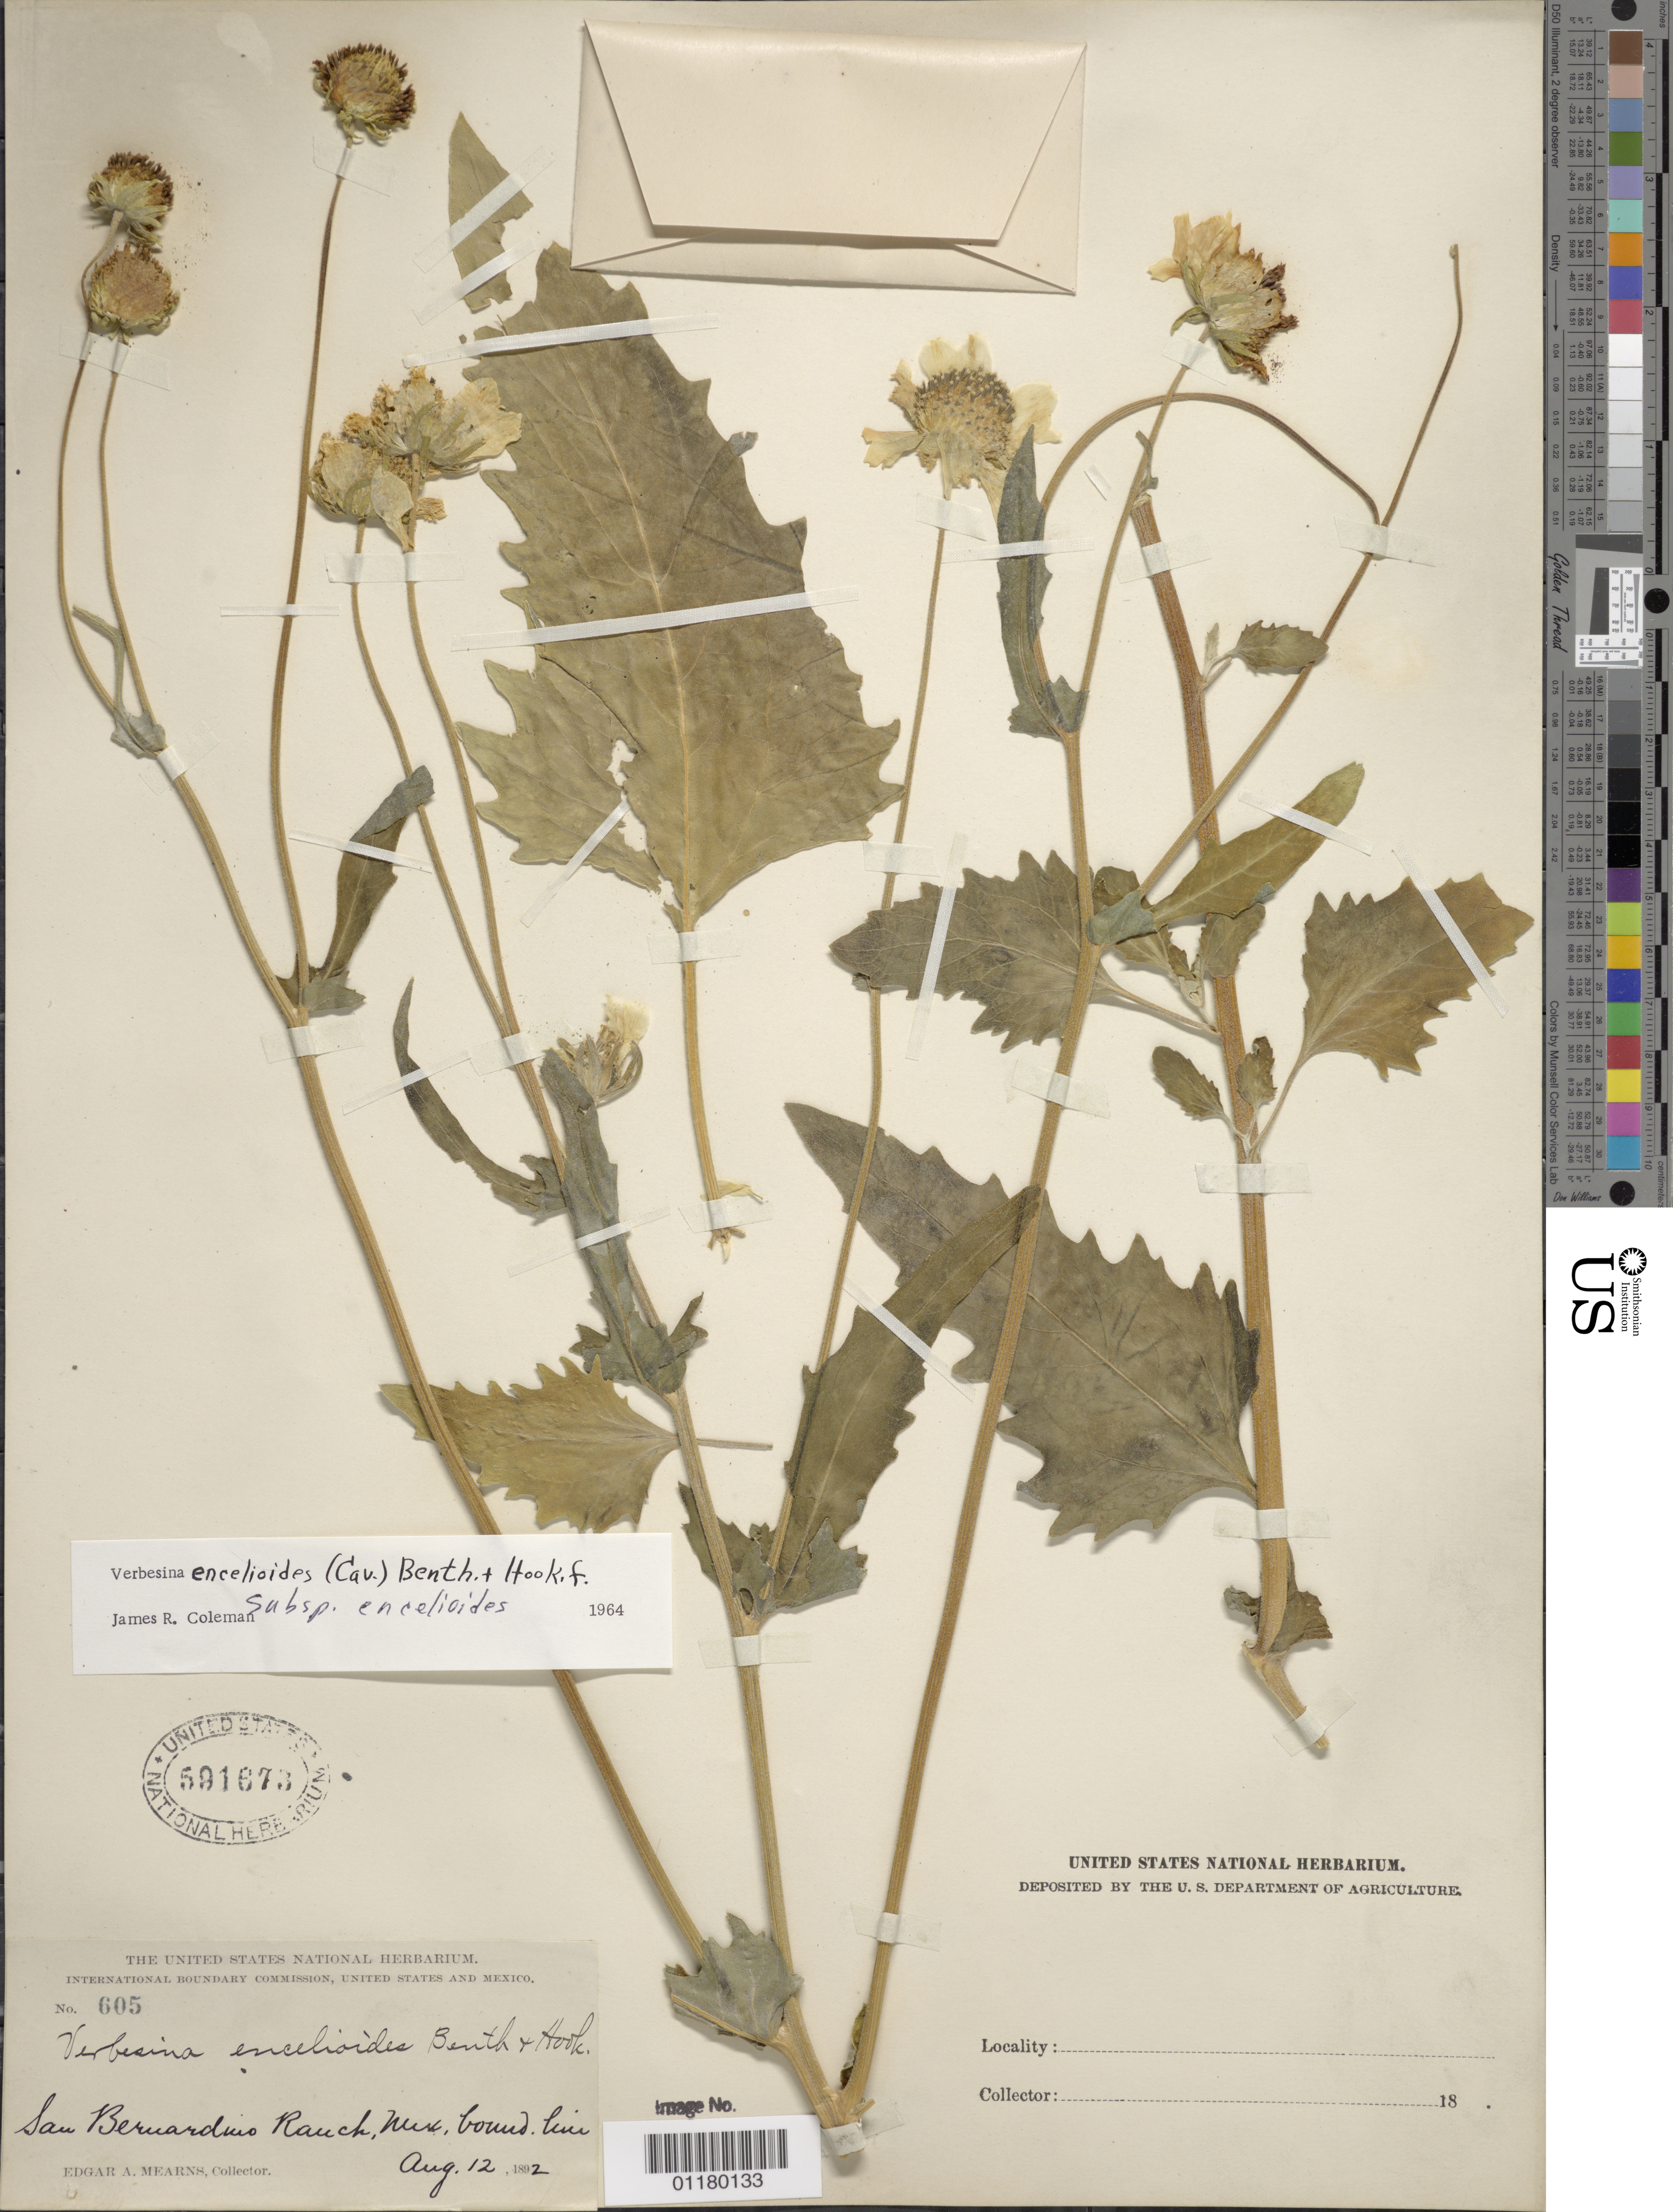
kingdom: Plantae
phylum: Tracheophyta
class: Magnoliopsida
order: Asterales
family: Asteraceae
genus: Verbesina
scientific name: Verbesina encelioides subsp. encelioides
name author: (Cav.) Benth. & Hook.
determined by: Coleman, J. R.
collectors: E. A. Mearns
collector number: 605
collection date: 1892-08-12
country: United States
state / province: Arizona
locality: San Bernardino Ranch, Mexican Boundary Line.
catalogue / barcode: US 591673